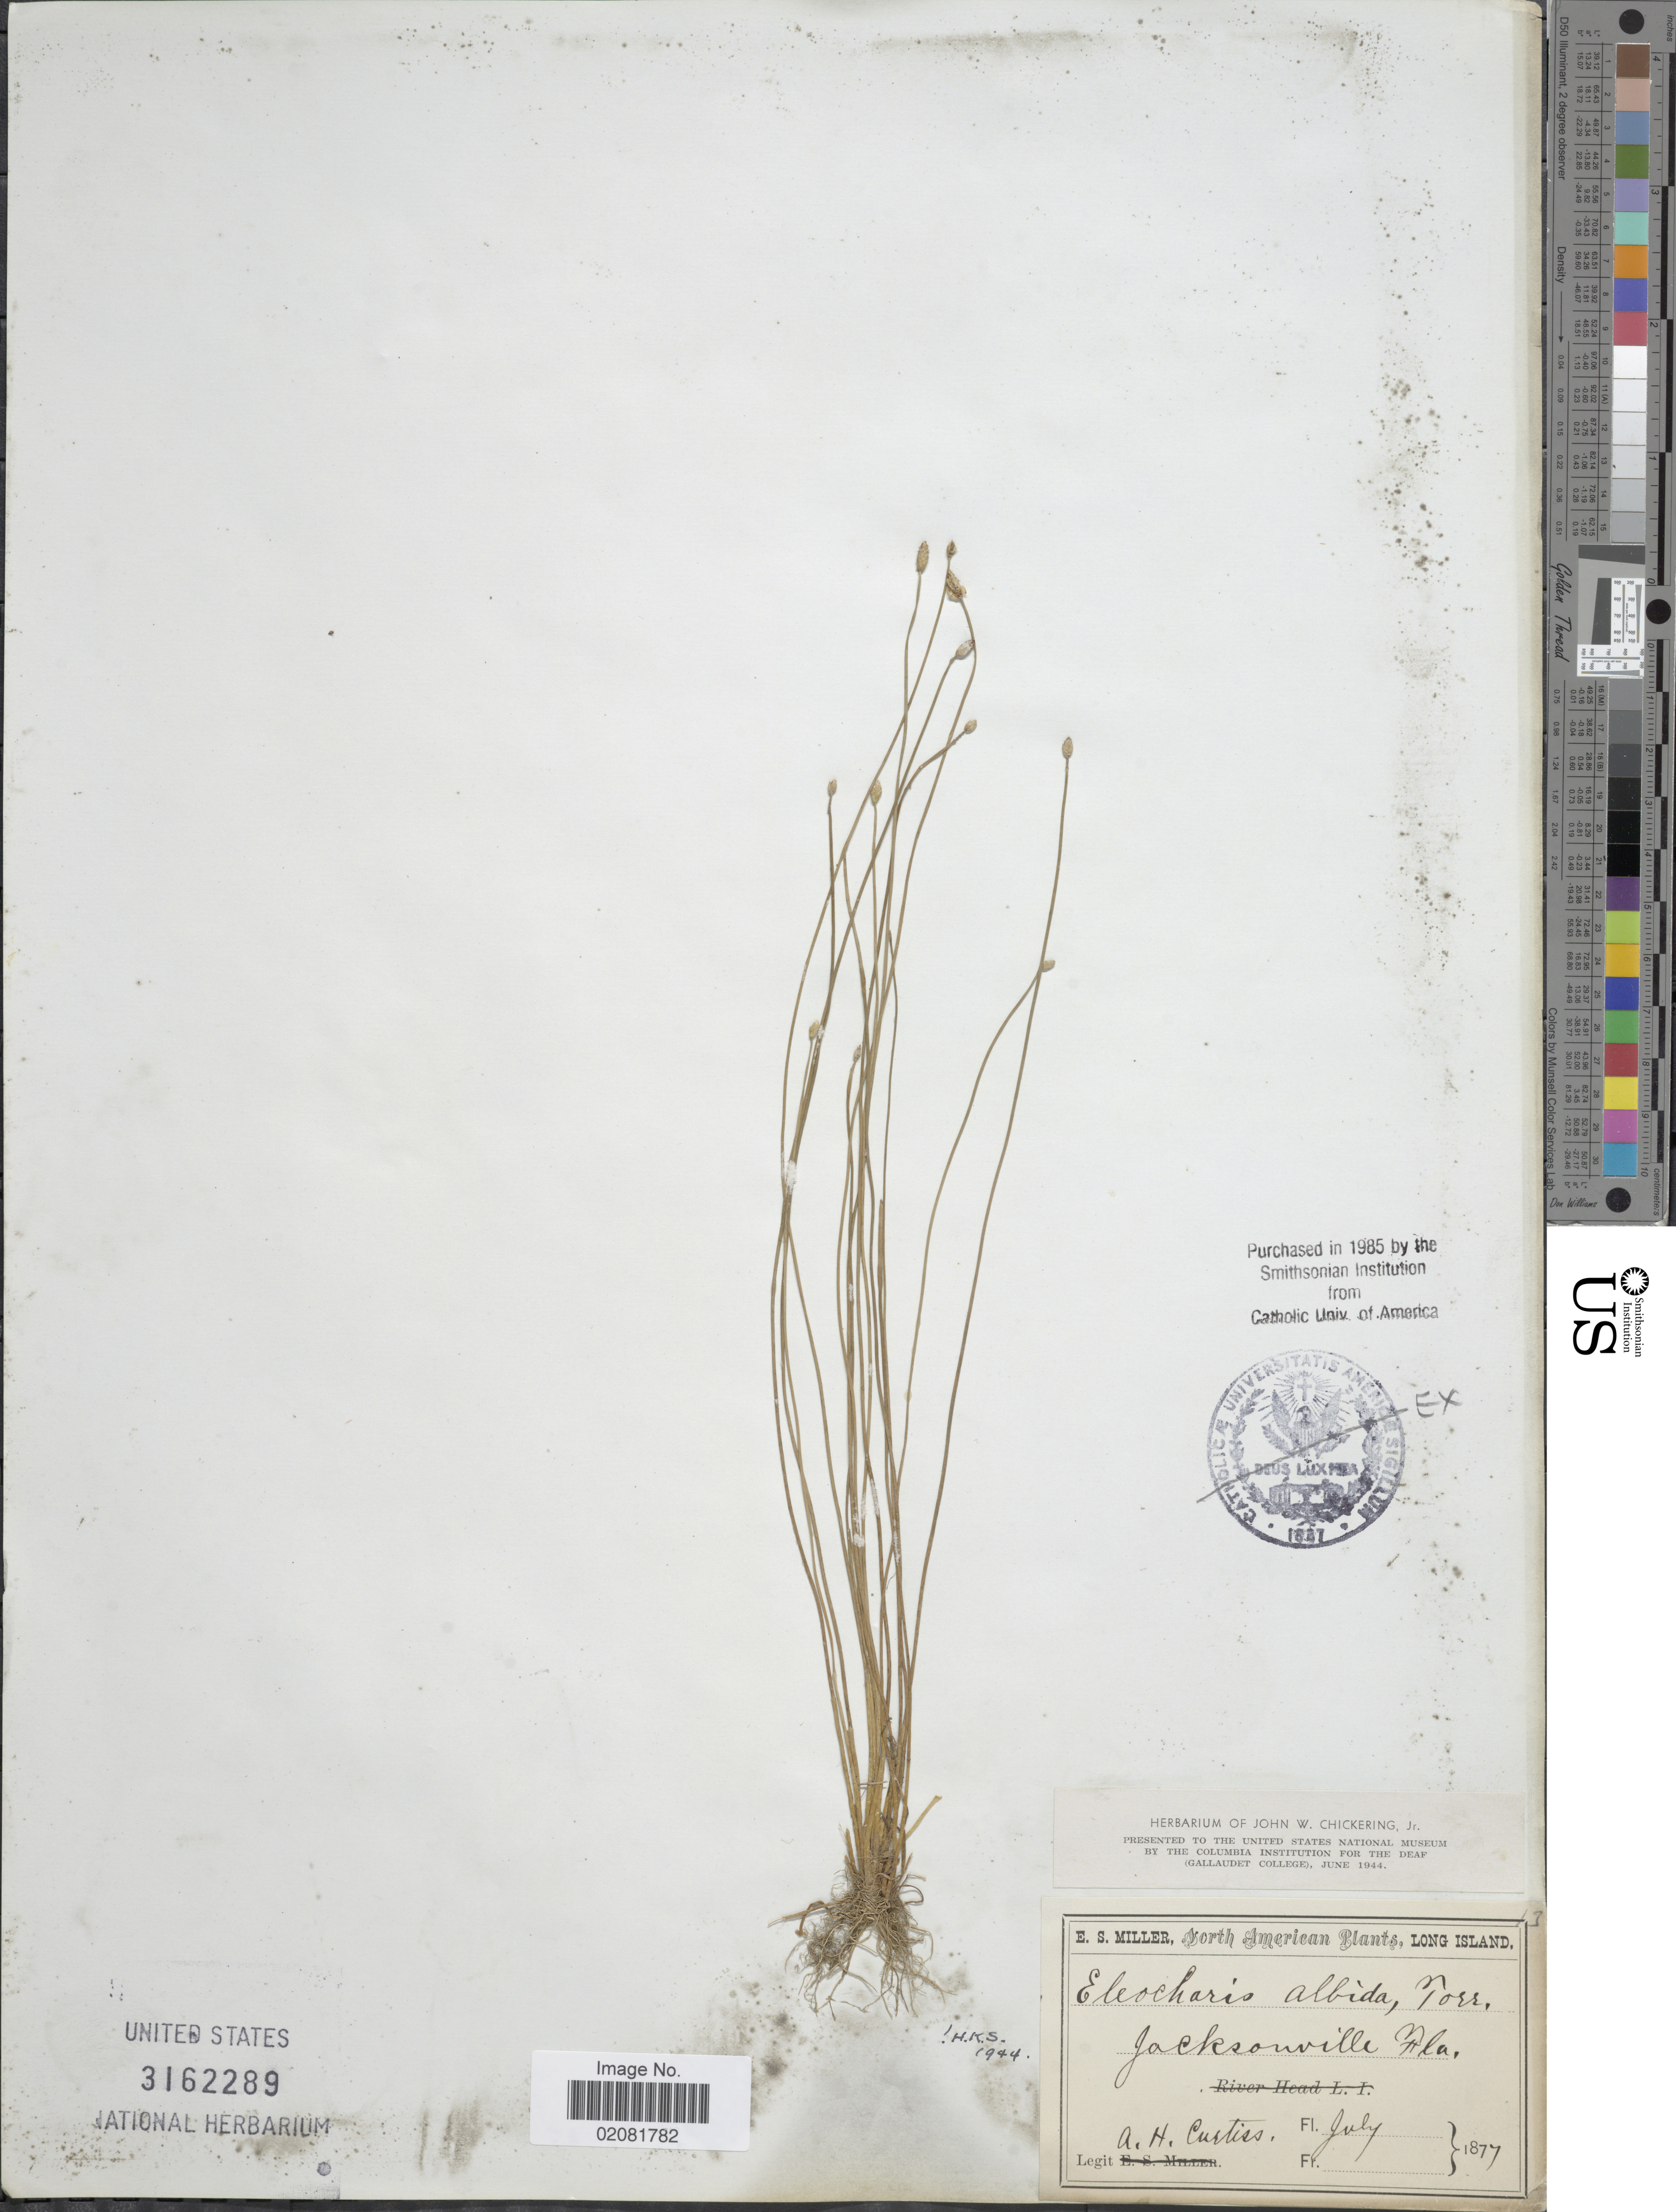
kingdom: Plantae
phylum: Tracheophyta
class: Liliopsida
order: Poales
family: Cyperaceae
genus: Eleocharis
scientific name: Eleocharis albida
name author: Torr.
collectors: A. H. Curtiss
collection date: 1877-07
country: United States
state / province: Florida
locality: Jacksonville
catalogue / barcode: US 3162289